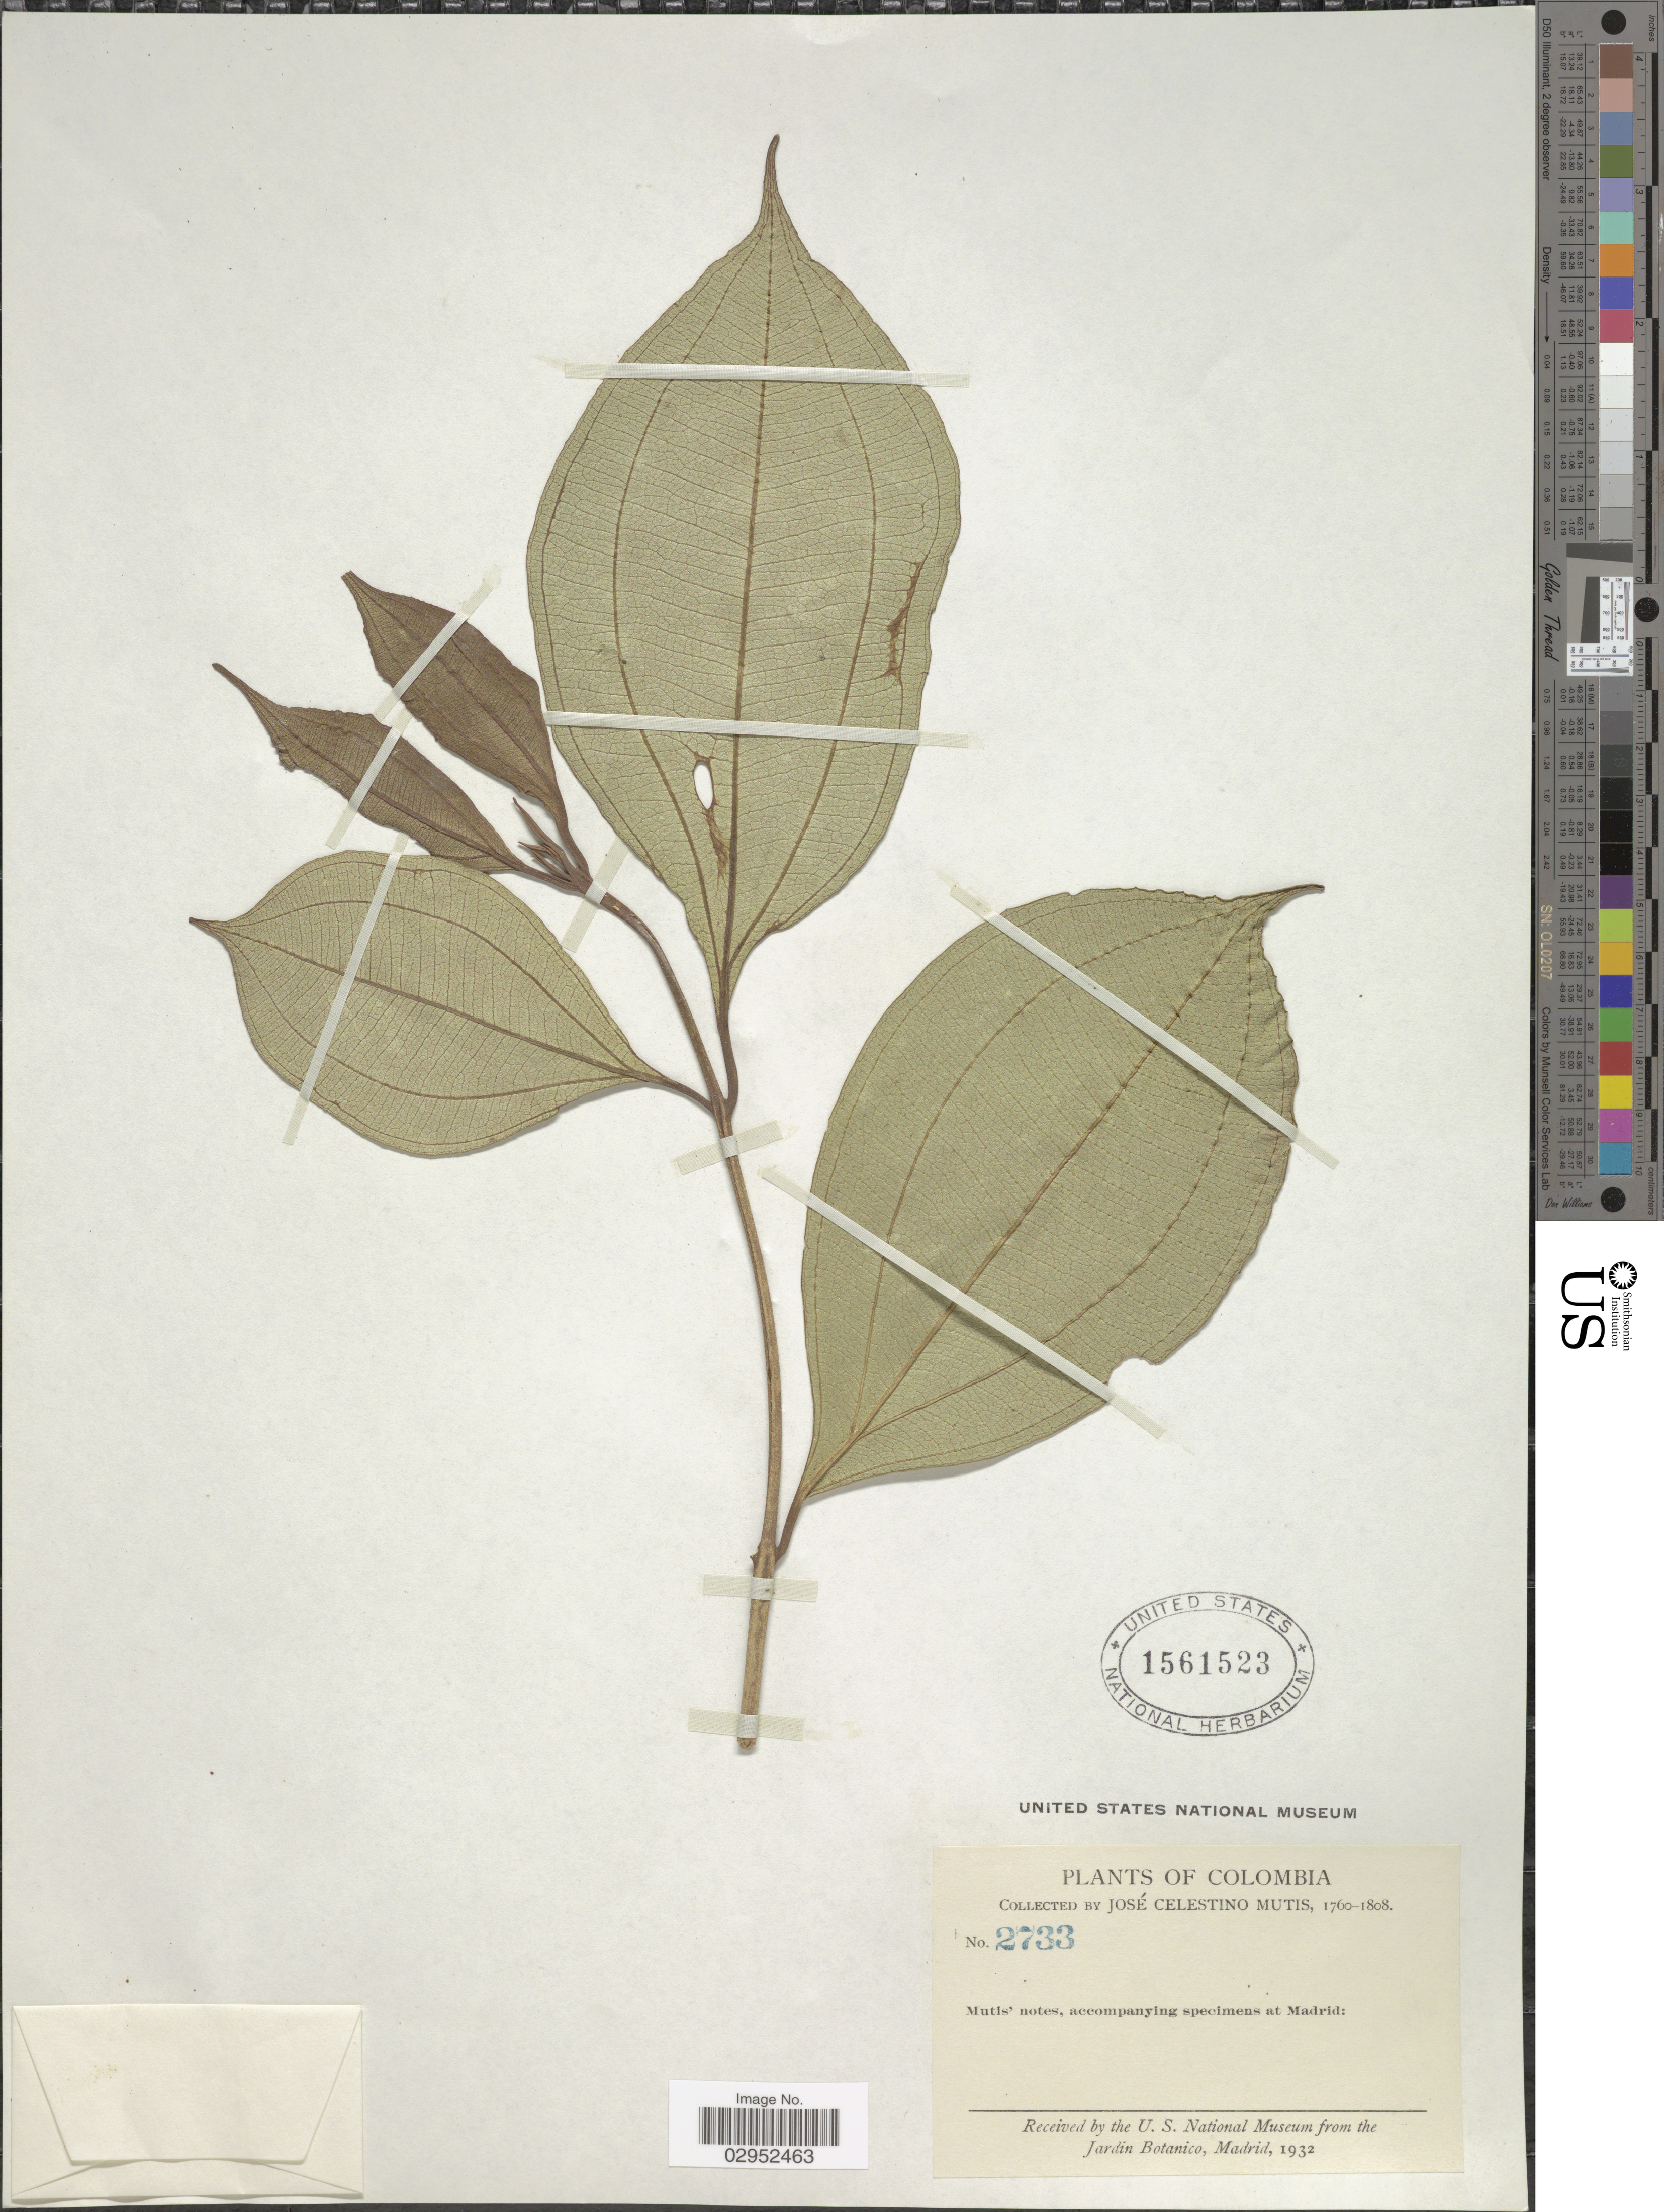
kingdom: Plantae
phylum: Tracheophyta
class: Magnoliopsida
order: Myrtales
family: Melastomataceae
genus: Henriettea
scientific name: Henriettea sp.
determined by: Strong, Mark T., (BOT), Smithsonian Institution - National Museum of Natural History (UNITED STATES)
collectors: J. C. B. Mutis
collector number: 2733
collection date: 1760/1808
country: Colombia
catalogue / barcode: US 1561523